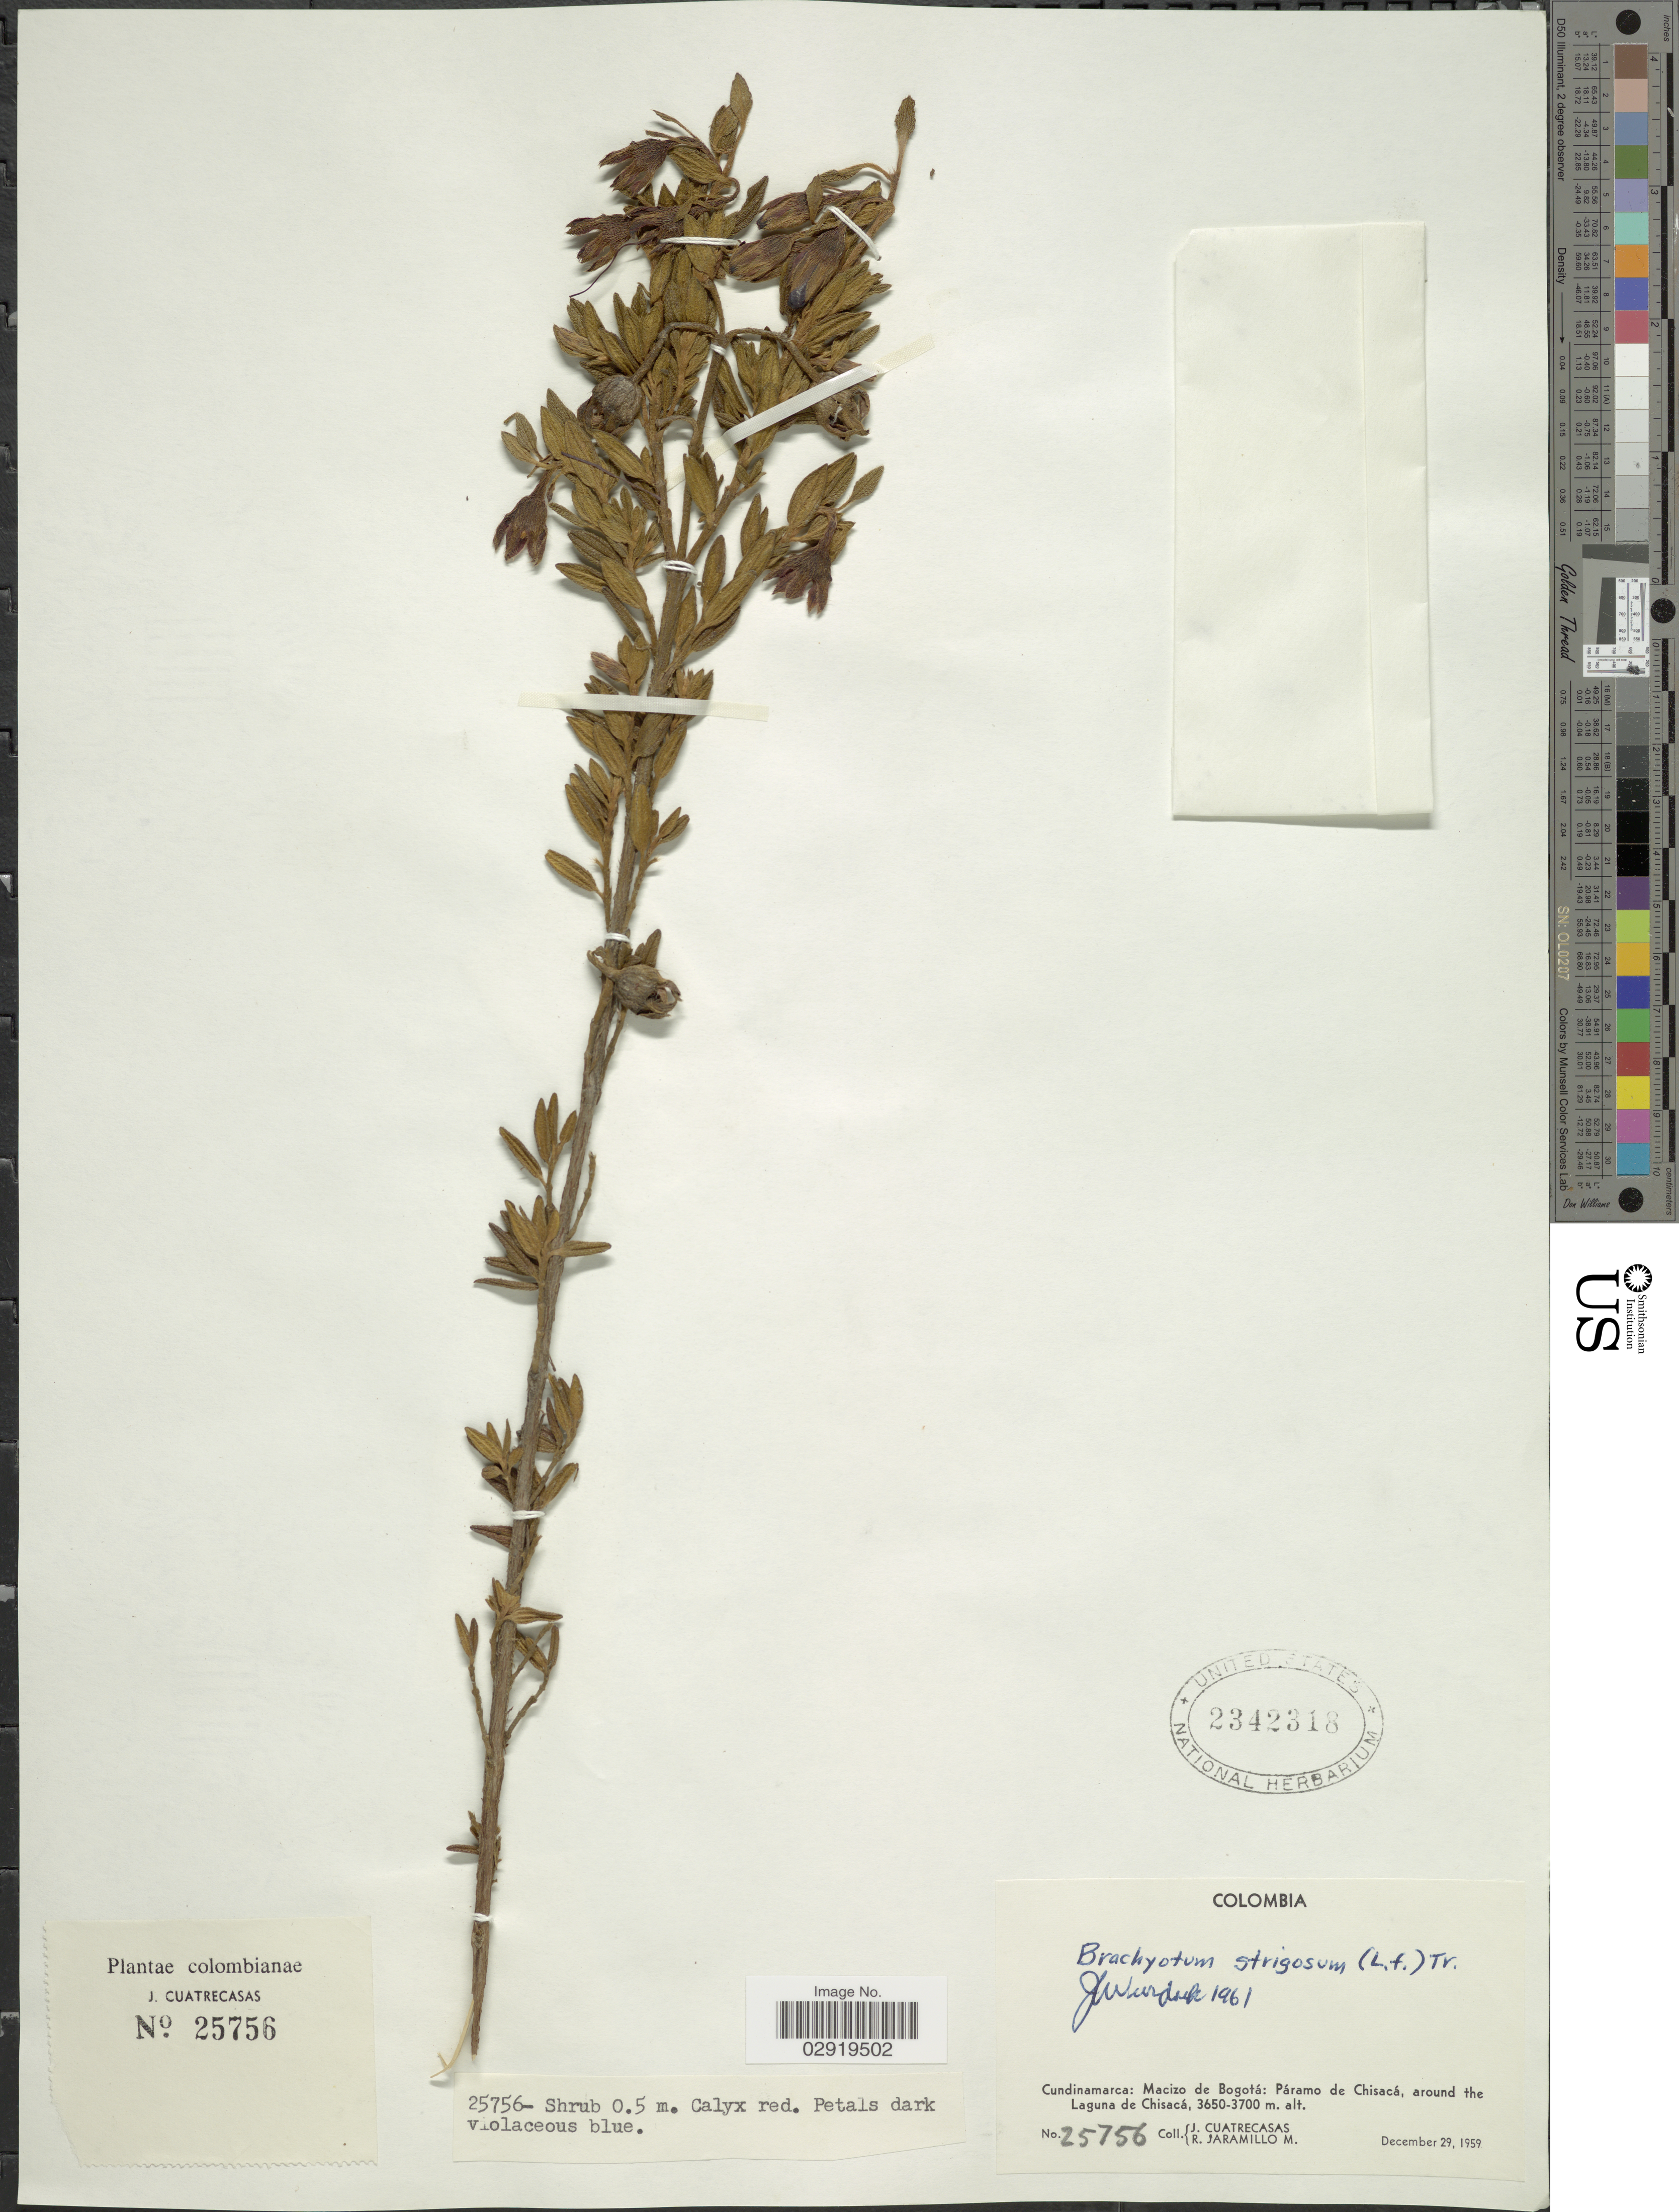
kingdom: Plantae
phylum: Tracheophyta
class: Magnoliopsida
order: Myrtales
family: Melastomataceae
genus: Brachyotum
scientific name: Brachyotum strigosum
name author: (L. f.) Triana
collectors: J. Cuatrecasas & R. Jaramillo M.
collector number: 25756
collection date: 1959-12-29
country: Colombia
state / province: Cundinamarca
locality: Macizo de Bogotá: Páramo de Chisacá, around the Laguna de Chisacá.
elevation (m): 3650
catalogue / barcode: US 2342318